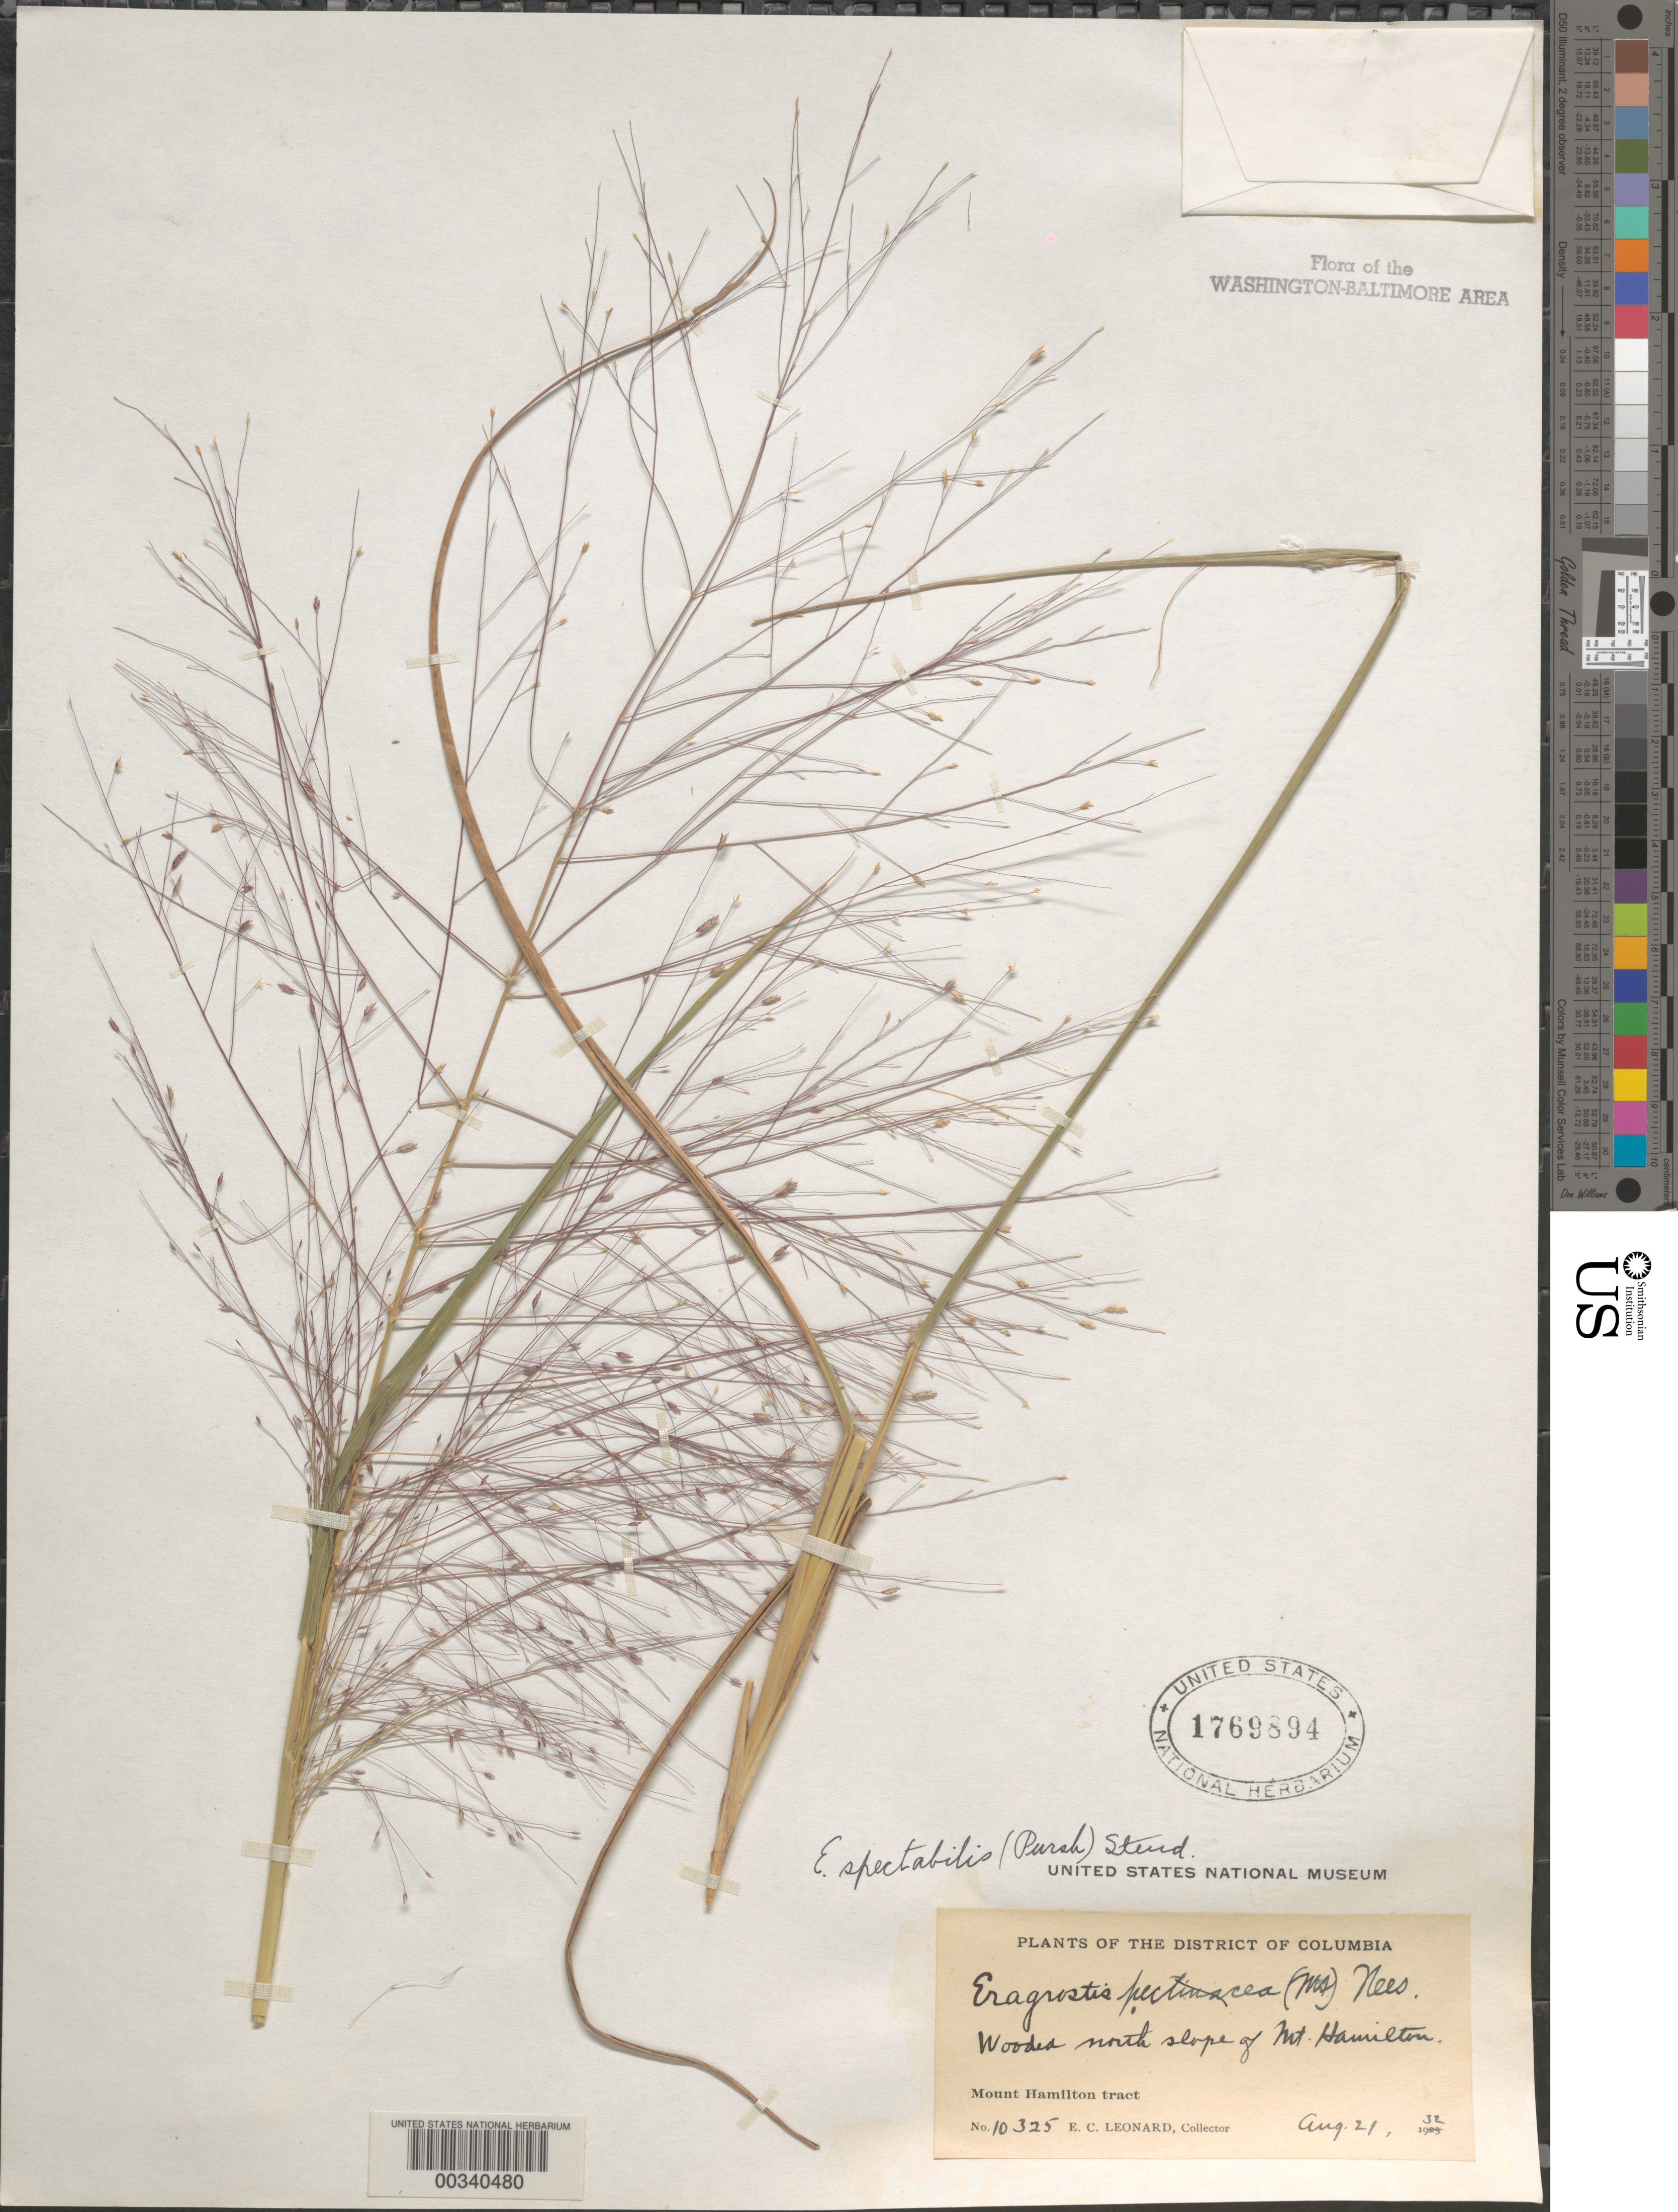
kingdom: Plantae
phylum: Tracheophyta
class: Liliopsida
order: Poales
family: Poaceae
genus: Eragrostis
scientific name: Eragrostis spectabilis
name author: (Pursh) Steud.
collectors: E. C. Leonard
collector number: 10325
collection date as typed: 21 Aug 1932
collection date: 1932-08-21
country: United States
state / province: District of Columbia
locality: Mount Hamilton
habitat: Wooded north slope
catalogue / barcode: US 1769894